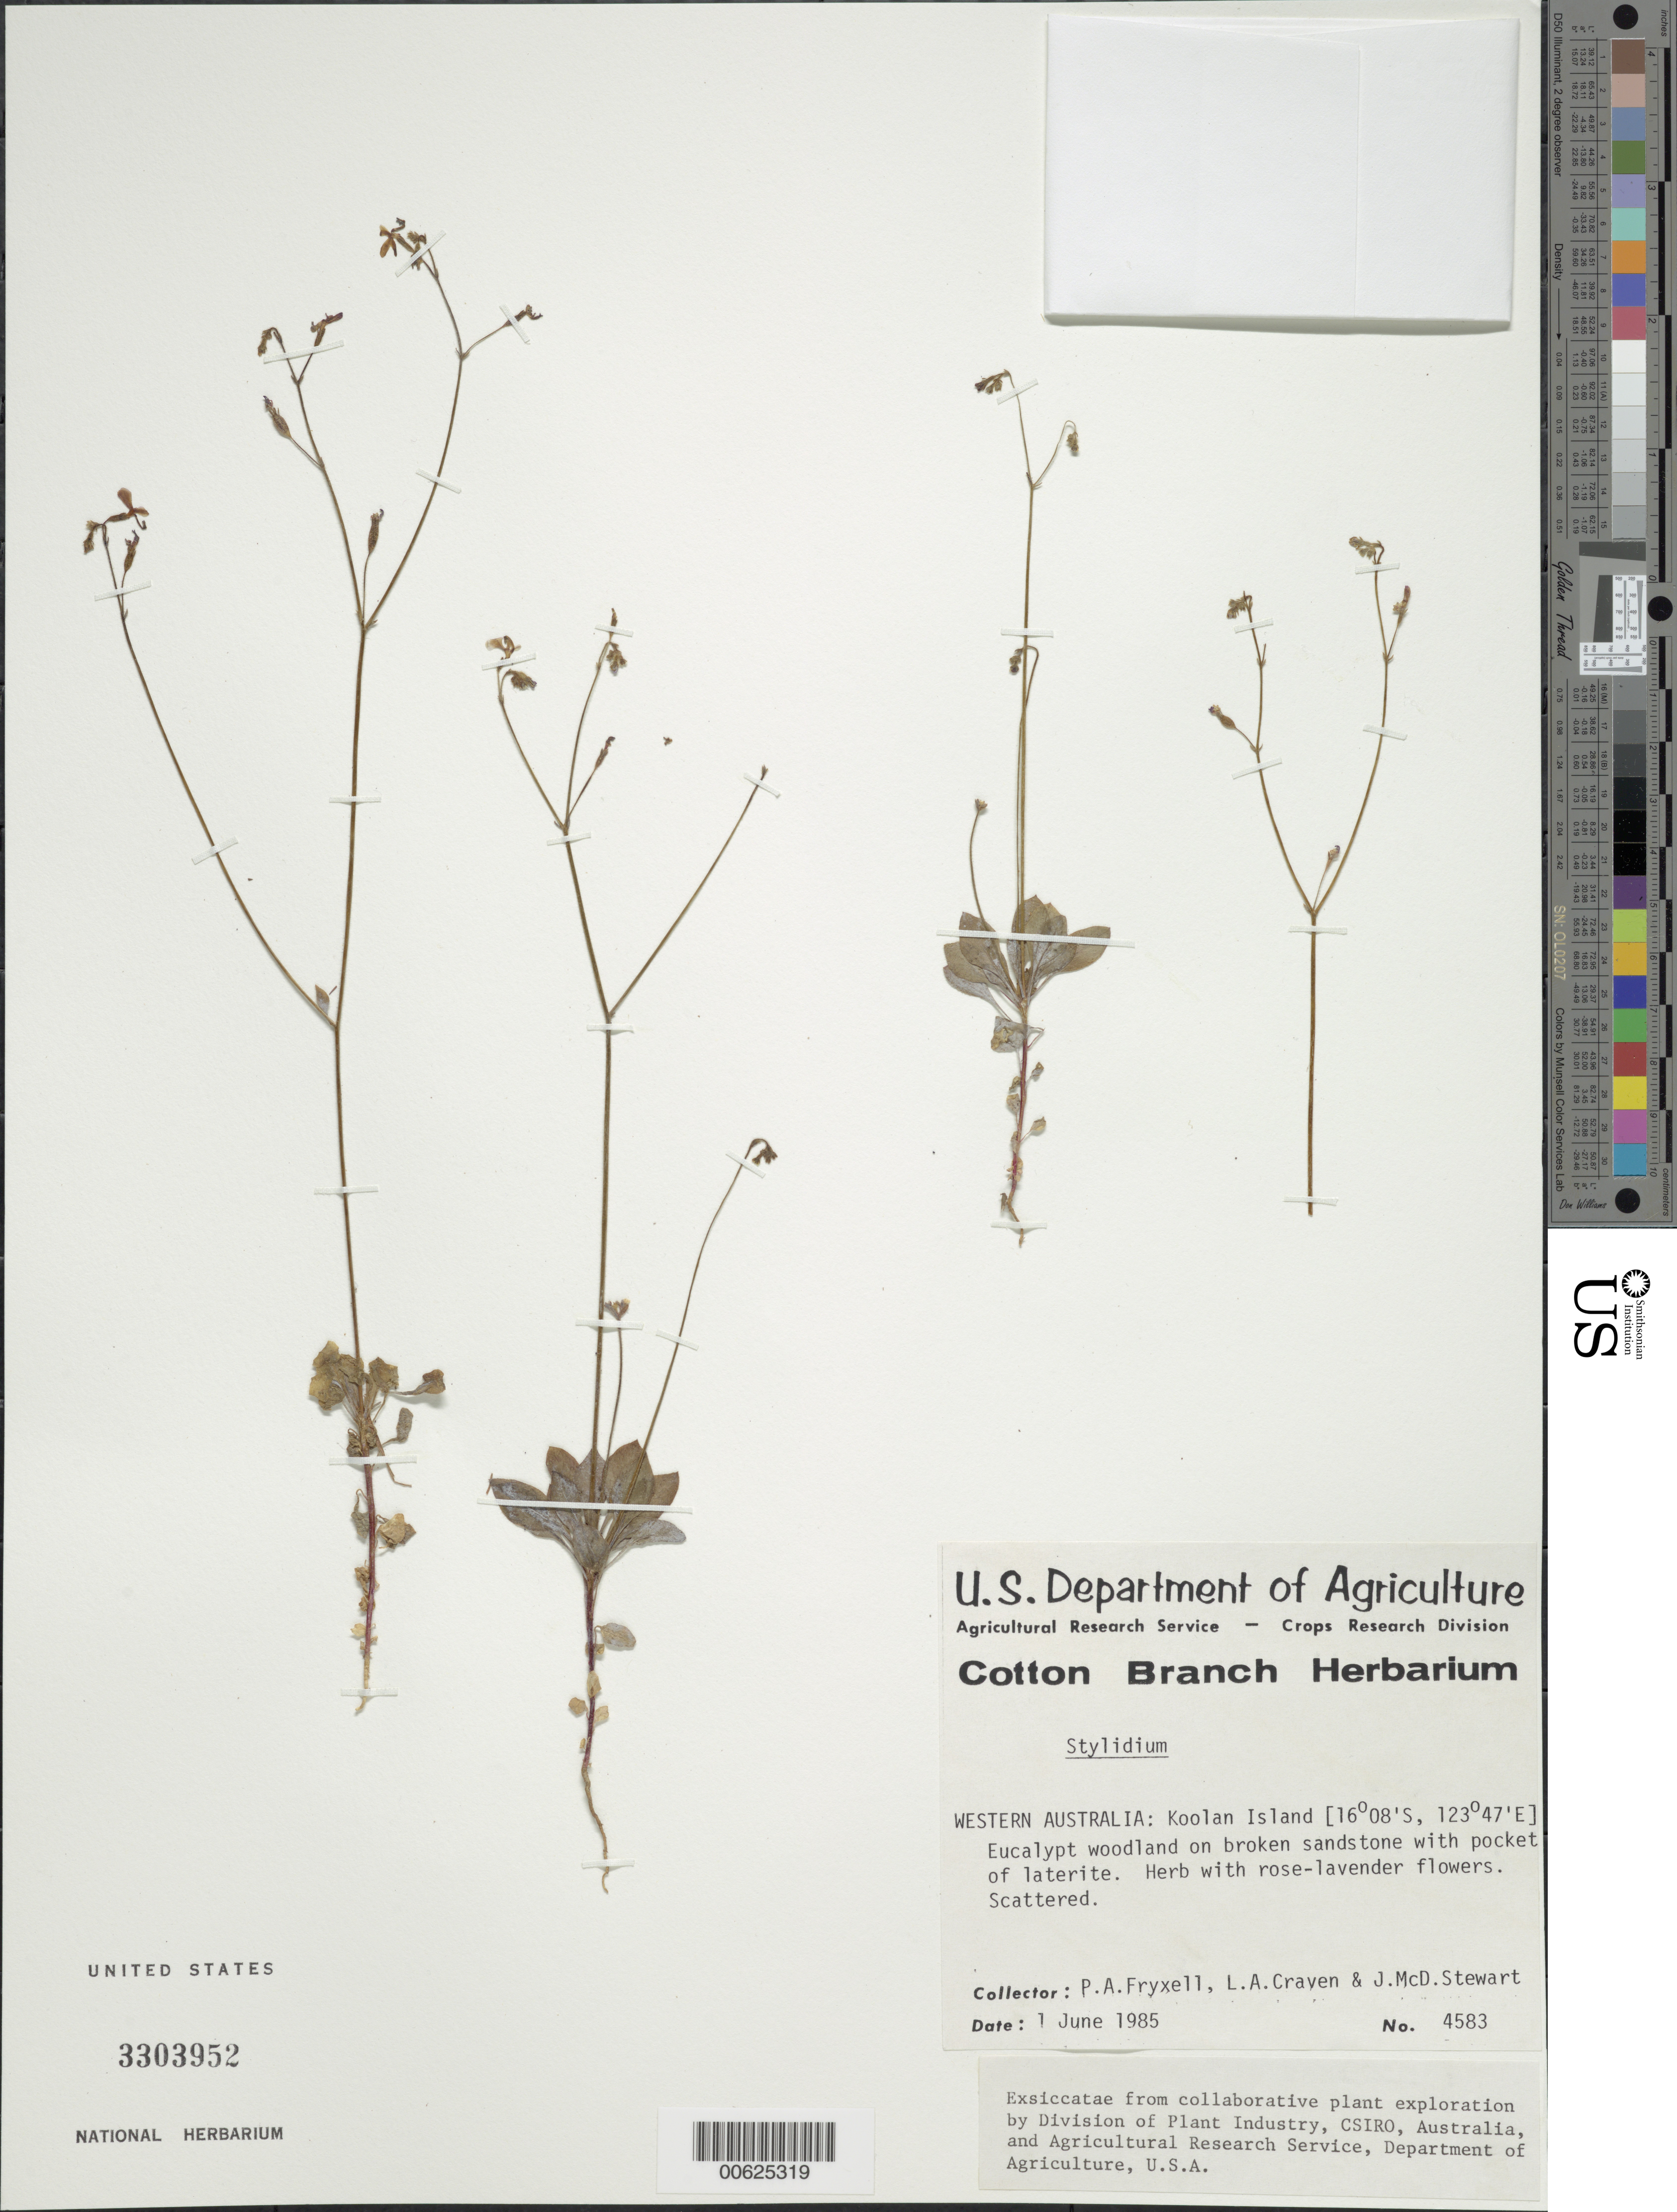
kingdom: Plantae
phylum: Tracheophyta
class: Magnoliopsida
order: Asterales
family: Stylidiaceae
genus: Stylidium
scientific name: Stylidium sp.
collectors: P. A. Fryxell, L. A. Craven & J. Stewart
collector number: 4583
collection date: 1985-06-01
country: Australia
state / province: Western Australia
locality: Koolan Island.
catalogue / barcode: US 3303952